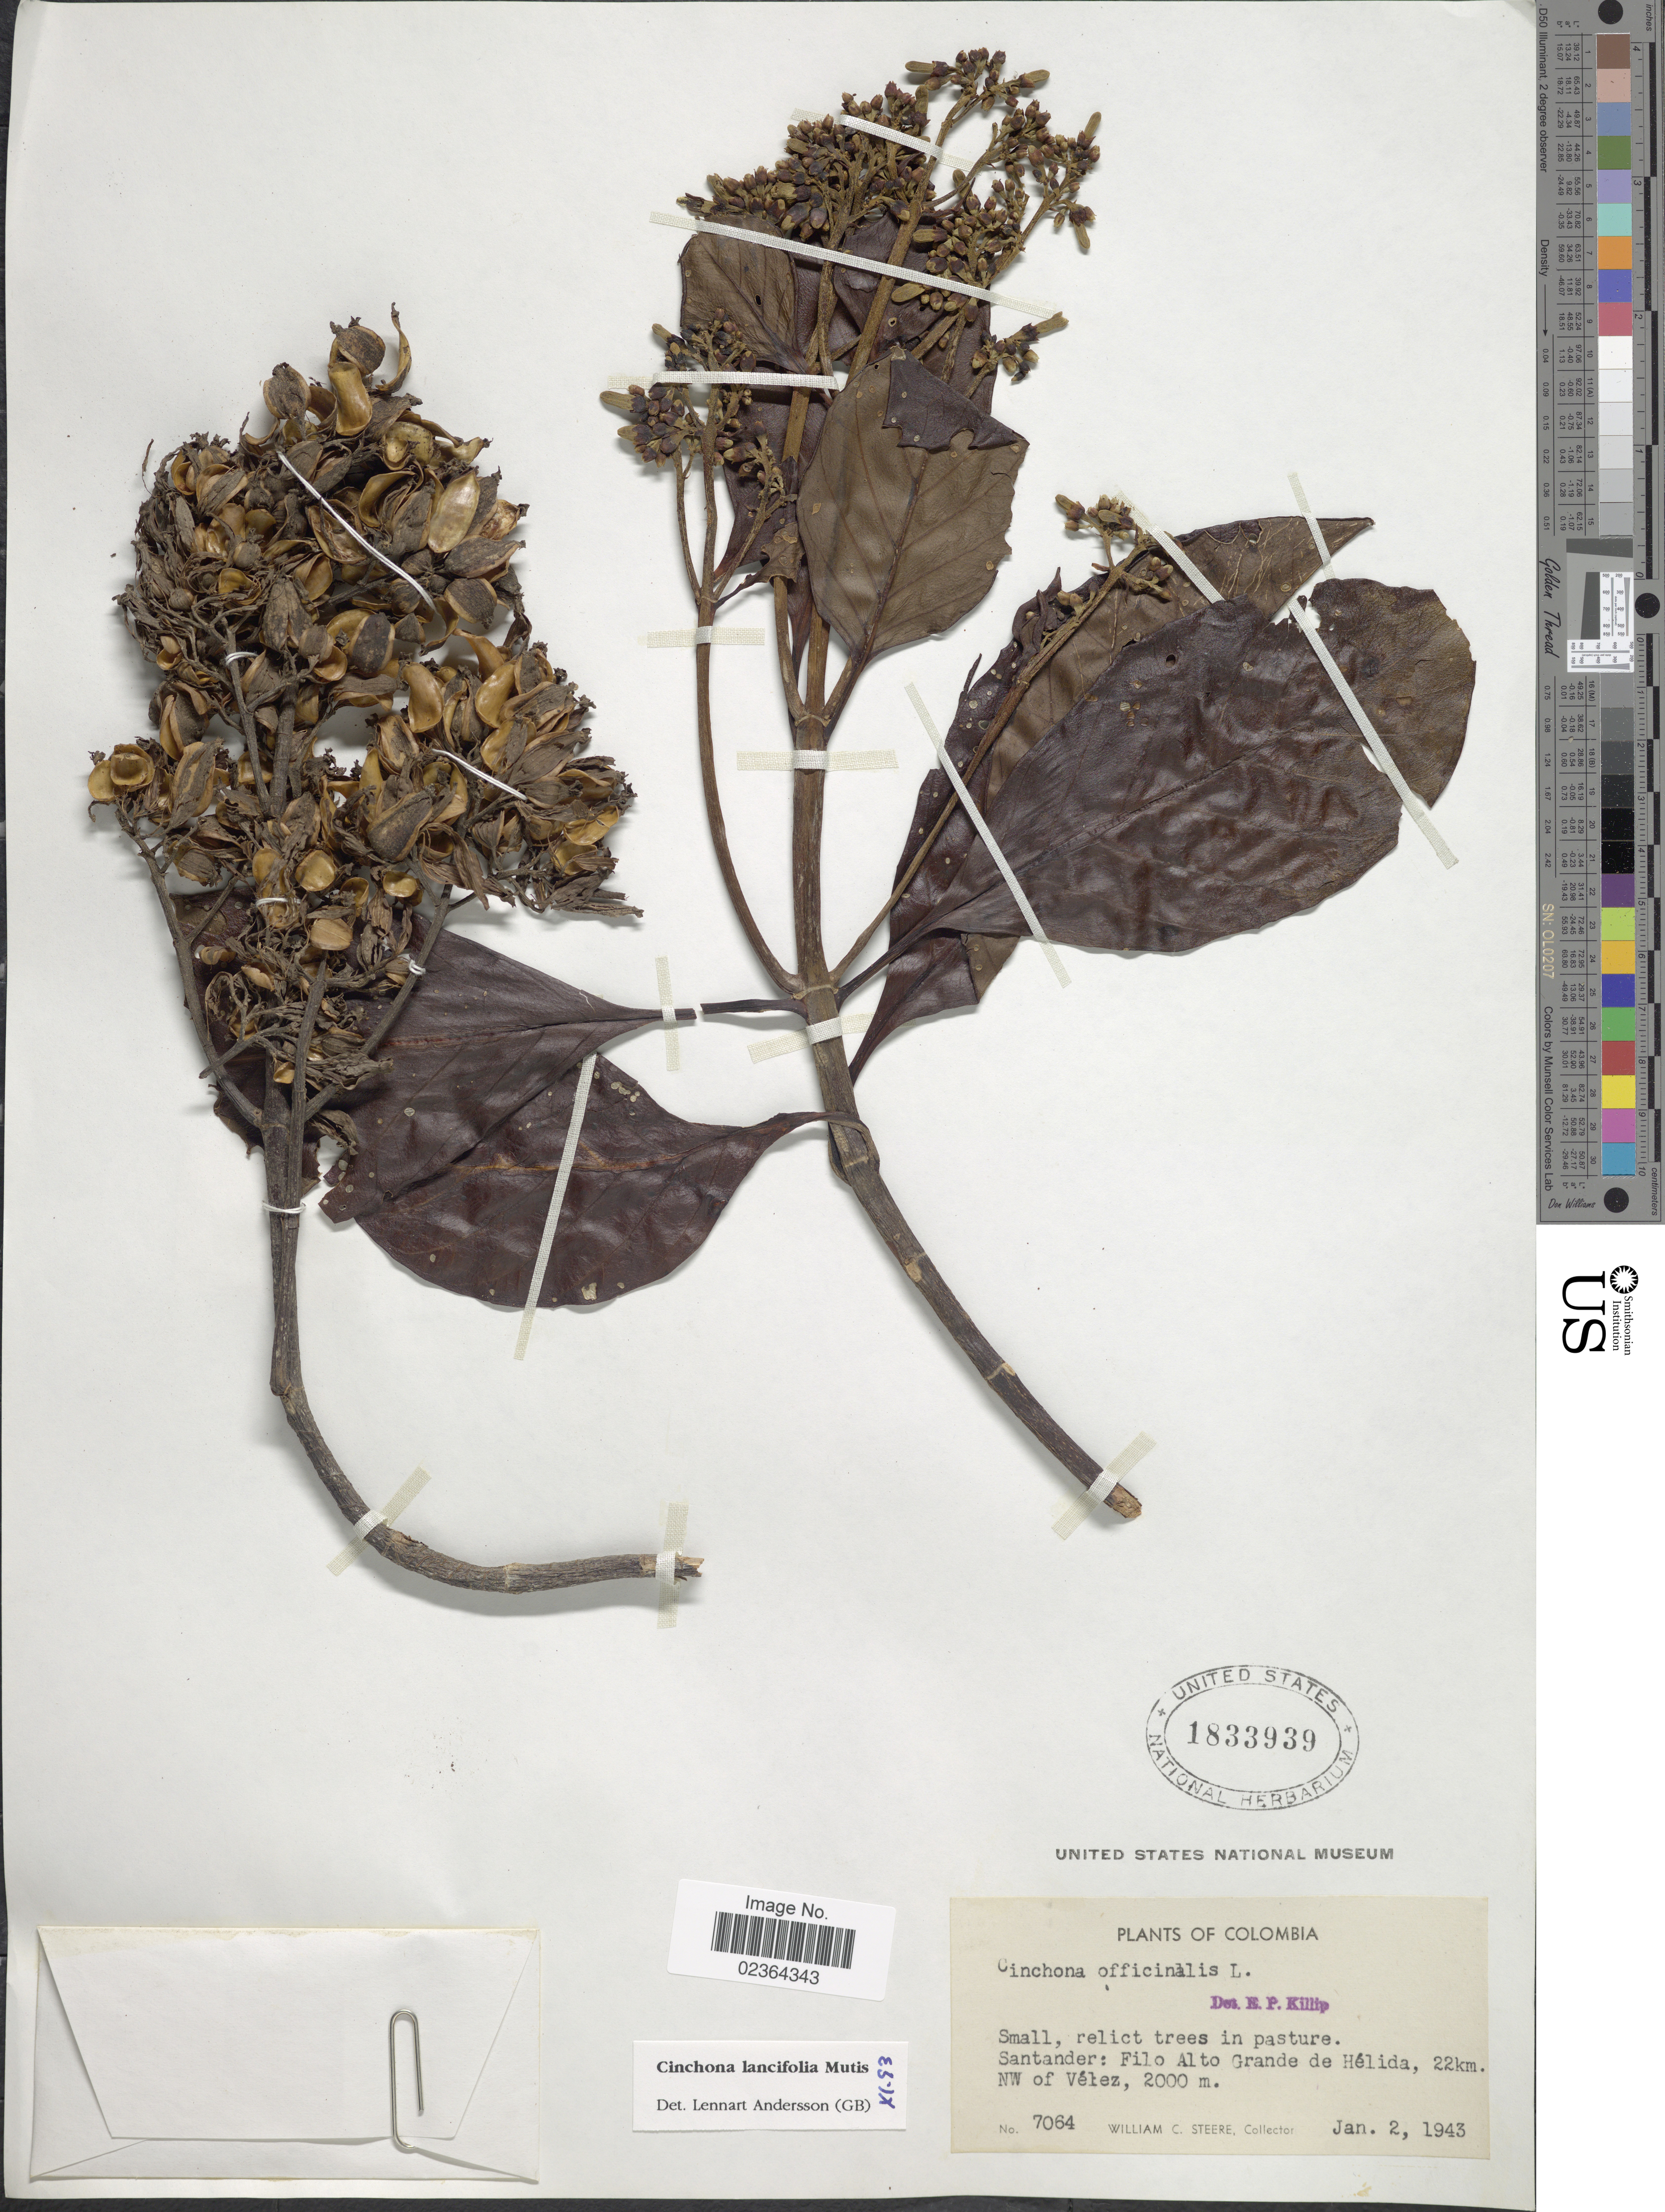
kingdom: Plantae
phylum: Tracheophyta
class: Magnoliopsida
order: Gentianales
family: Rubiaceae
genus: Cinchona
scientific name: Cinchona lancifolia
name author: Mutis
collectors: W. C. Steere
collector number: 7064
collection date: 1943-01-02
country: Colombia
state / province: Santander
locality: Santander: Filo Alto Grande de Helida, 22 km NW of Velez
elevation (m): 2000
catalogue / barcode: US 1833939